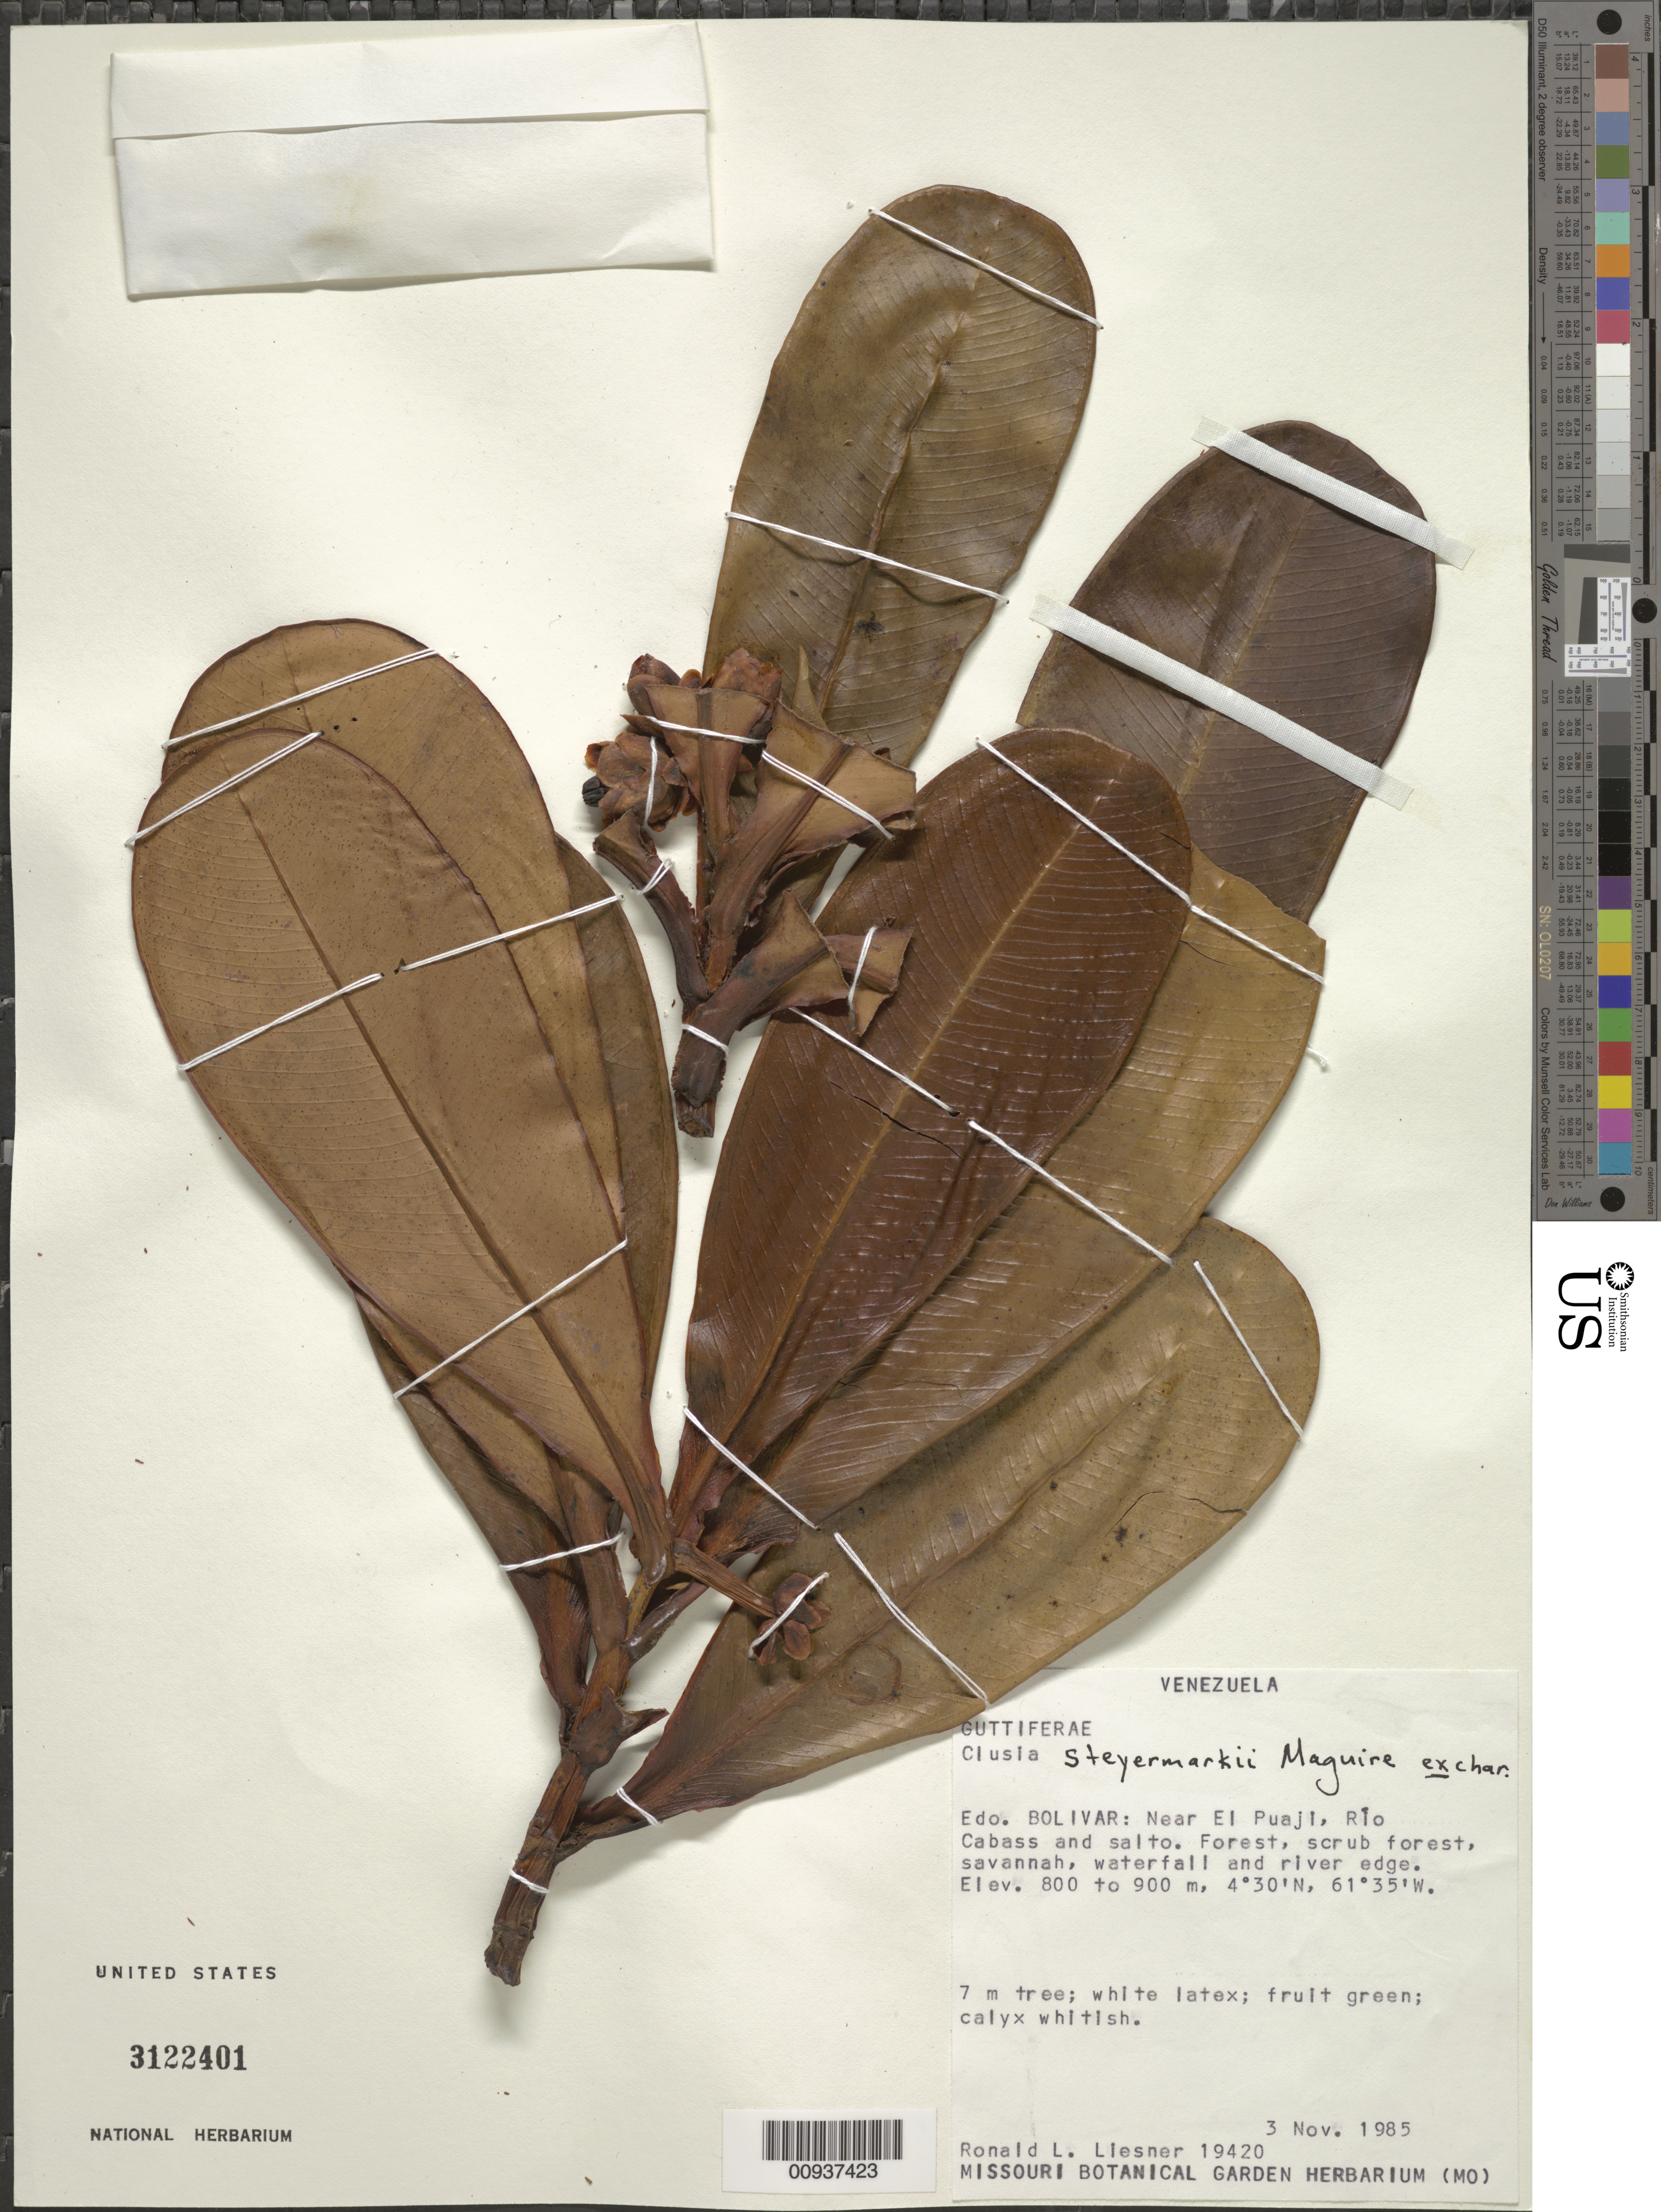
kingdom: Plantae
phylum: Tracheophyta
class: Magnoliopsida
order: Malpighiales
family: Clusiaceae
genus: Clusia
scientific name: Clusia steyermarkii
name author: Maguire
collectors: R. L. Liesner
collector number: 19420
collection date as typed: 3-Nov-85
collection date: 1985-11-03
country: Venezuela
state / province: Bolívar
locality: El Pauji, Río Cabass and salto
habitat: Forest, scrub forest, savanna, waterfall and river edge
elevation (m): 800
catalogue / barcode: US 3122401